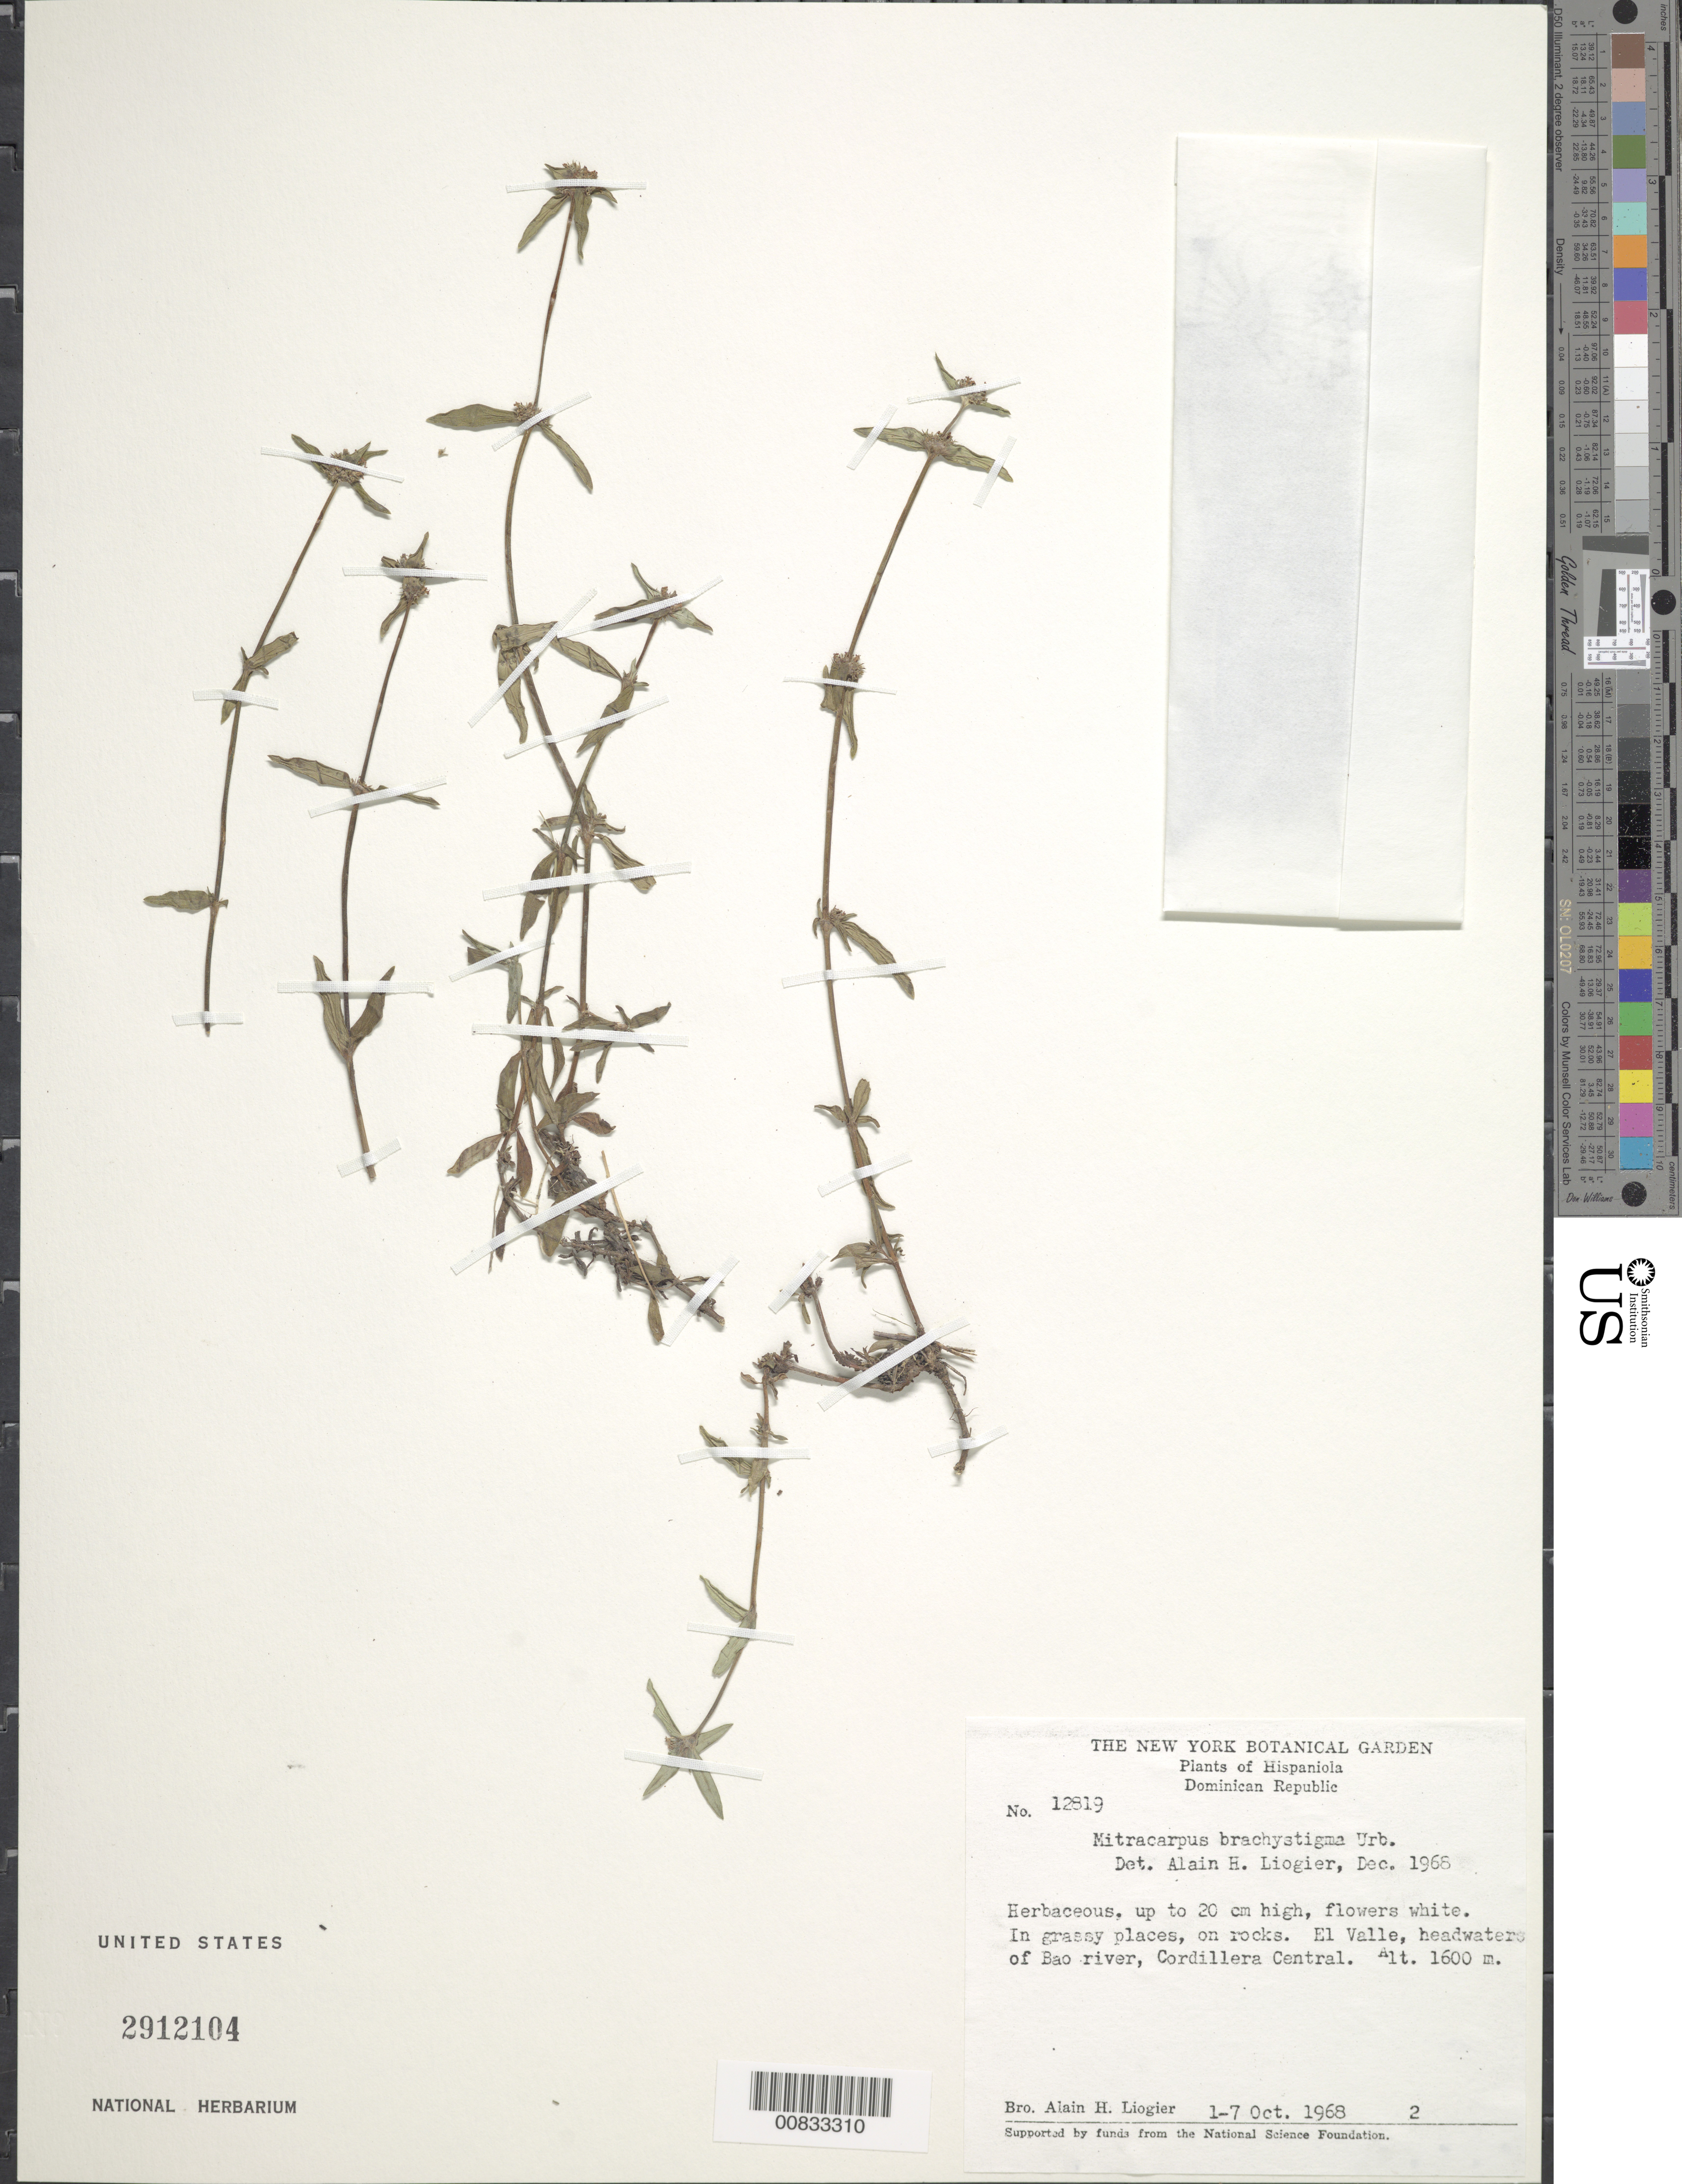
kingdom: Plantae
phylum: Tracheophyta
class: Magnoliopsida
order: Gentianales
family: Rubiaceae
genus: Mitracarpus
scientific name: Mitracarpus brachystigma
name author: Urb.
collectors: A. H. Liogier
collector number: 12819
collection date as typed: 01 Oct 1968 to 07 Oct 1968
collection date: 1968-10-01/1968-10-07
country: Dominican Republic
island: Hispaniola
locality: El Valle, headwaters of Bao river, Cordillera Central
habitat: In grassy places on rocks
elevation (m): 1600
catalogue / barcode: US 2912104